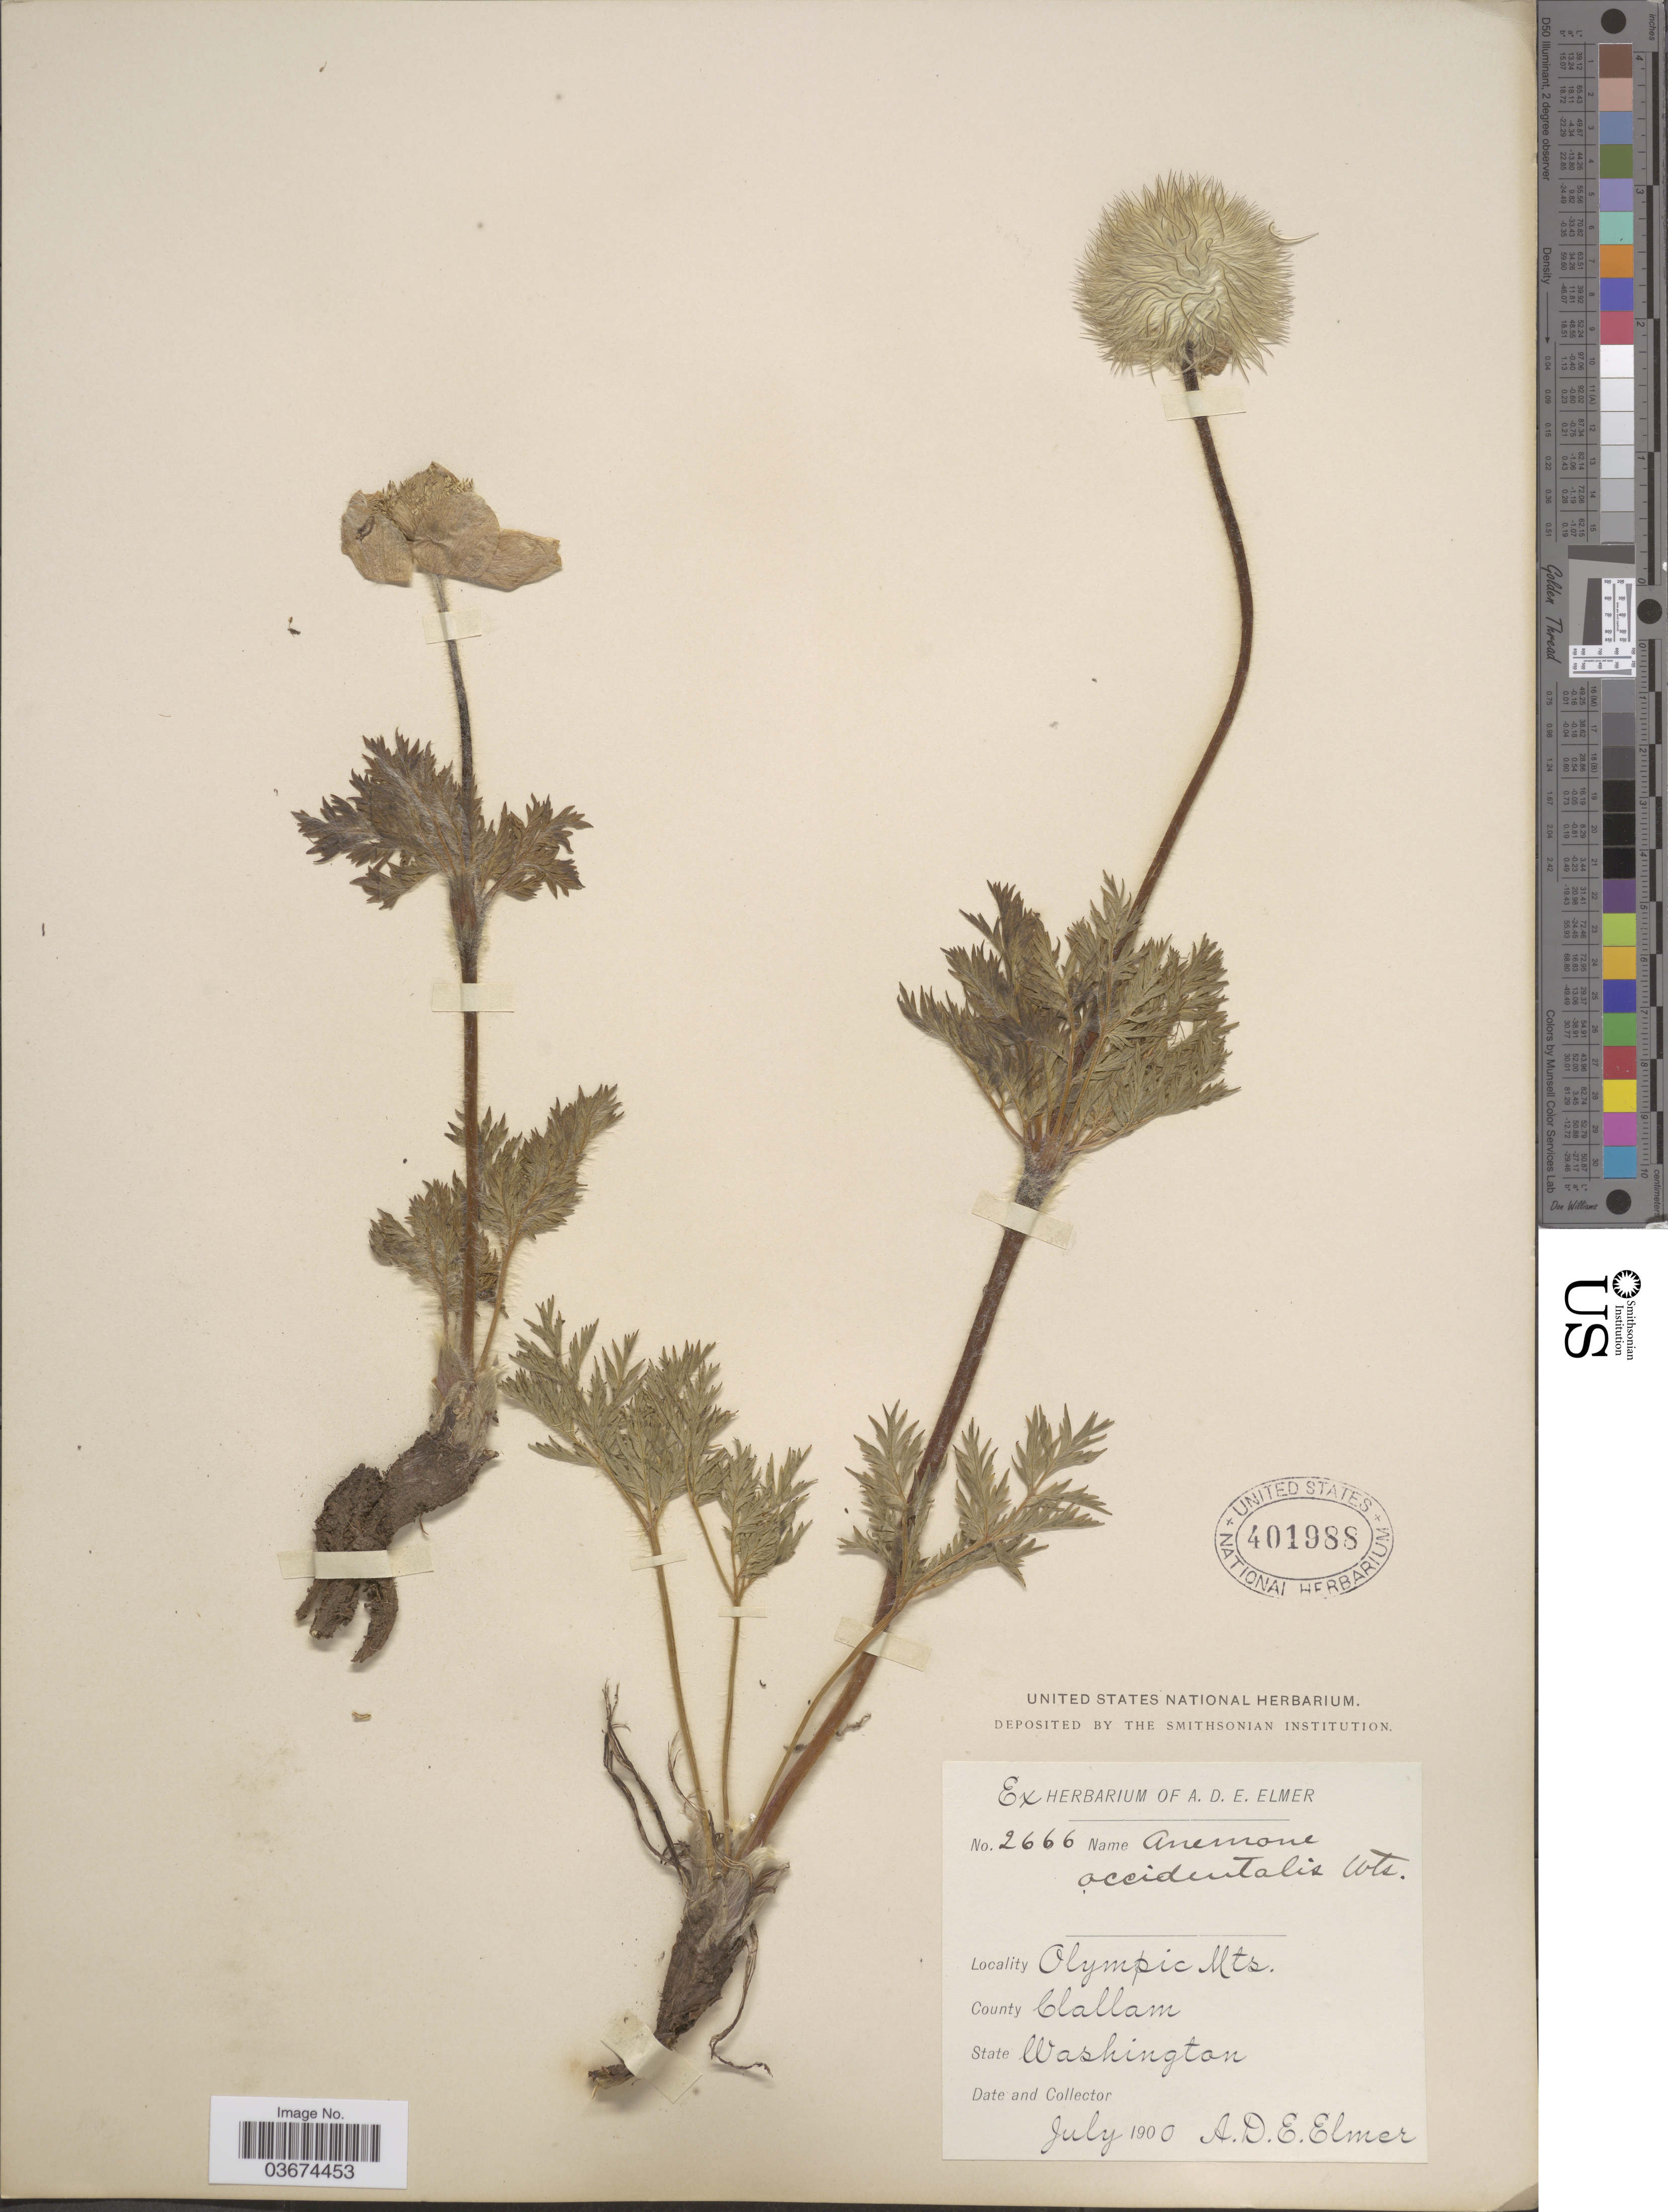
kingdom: Plantae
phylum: Tracheophyta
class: Magnoliopsida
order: Ranunculales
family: Ranunculaceae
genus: Pulsatilla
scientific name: Pulsatilla occidentalis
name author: (S. Watson) Freyn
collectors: A. D. E. Elmer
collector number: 2666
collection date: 1900-07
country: United States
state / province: Washington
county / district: Clallam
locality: Olympic Mts. County Clallam.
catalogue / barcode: US 401988